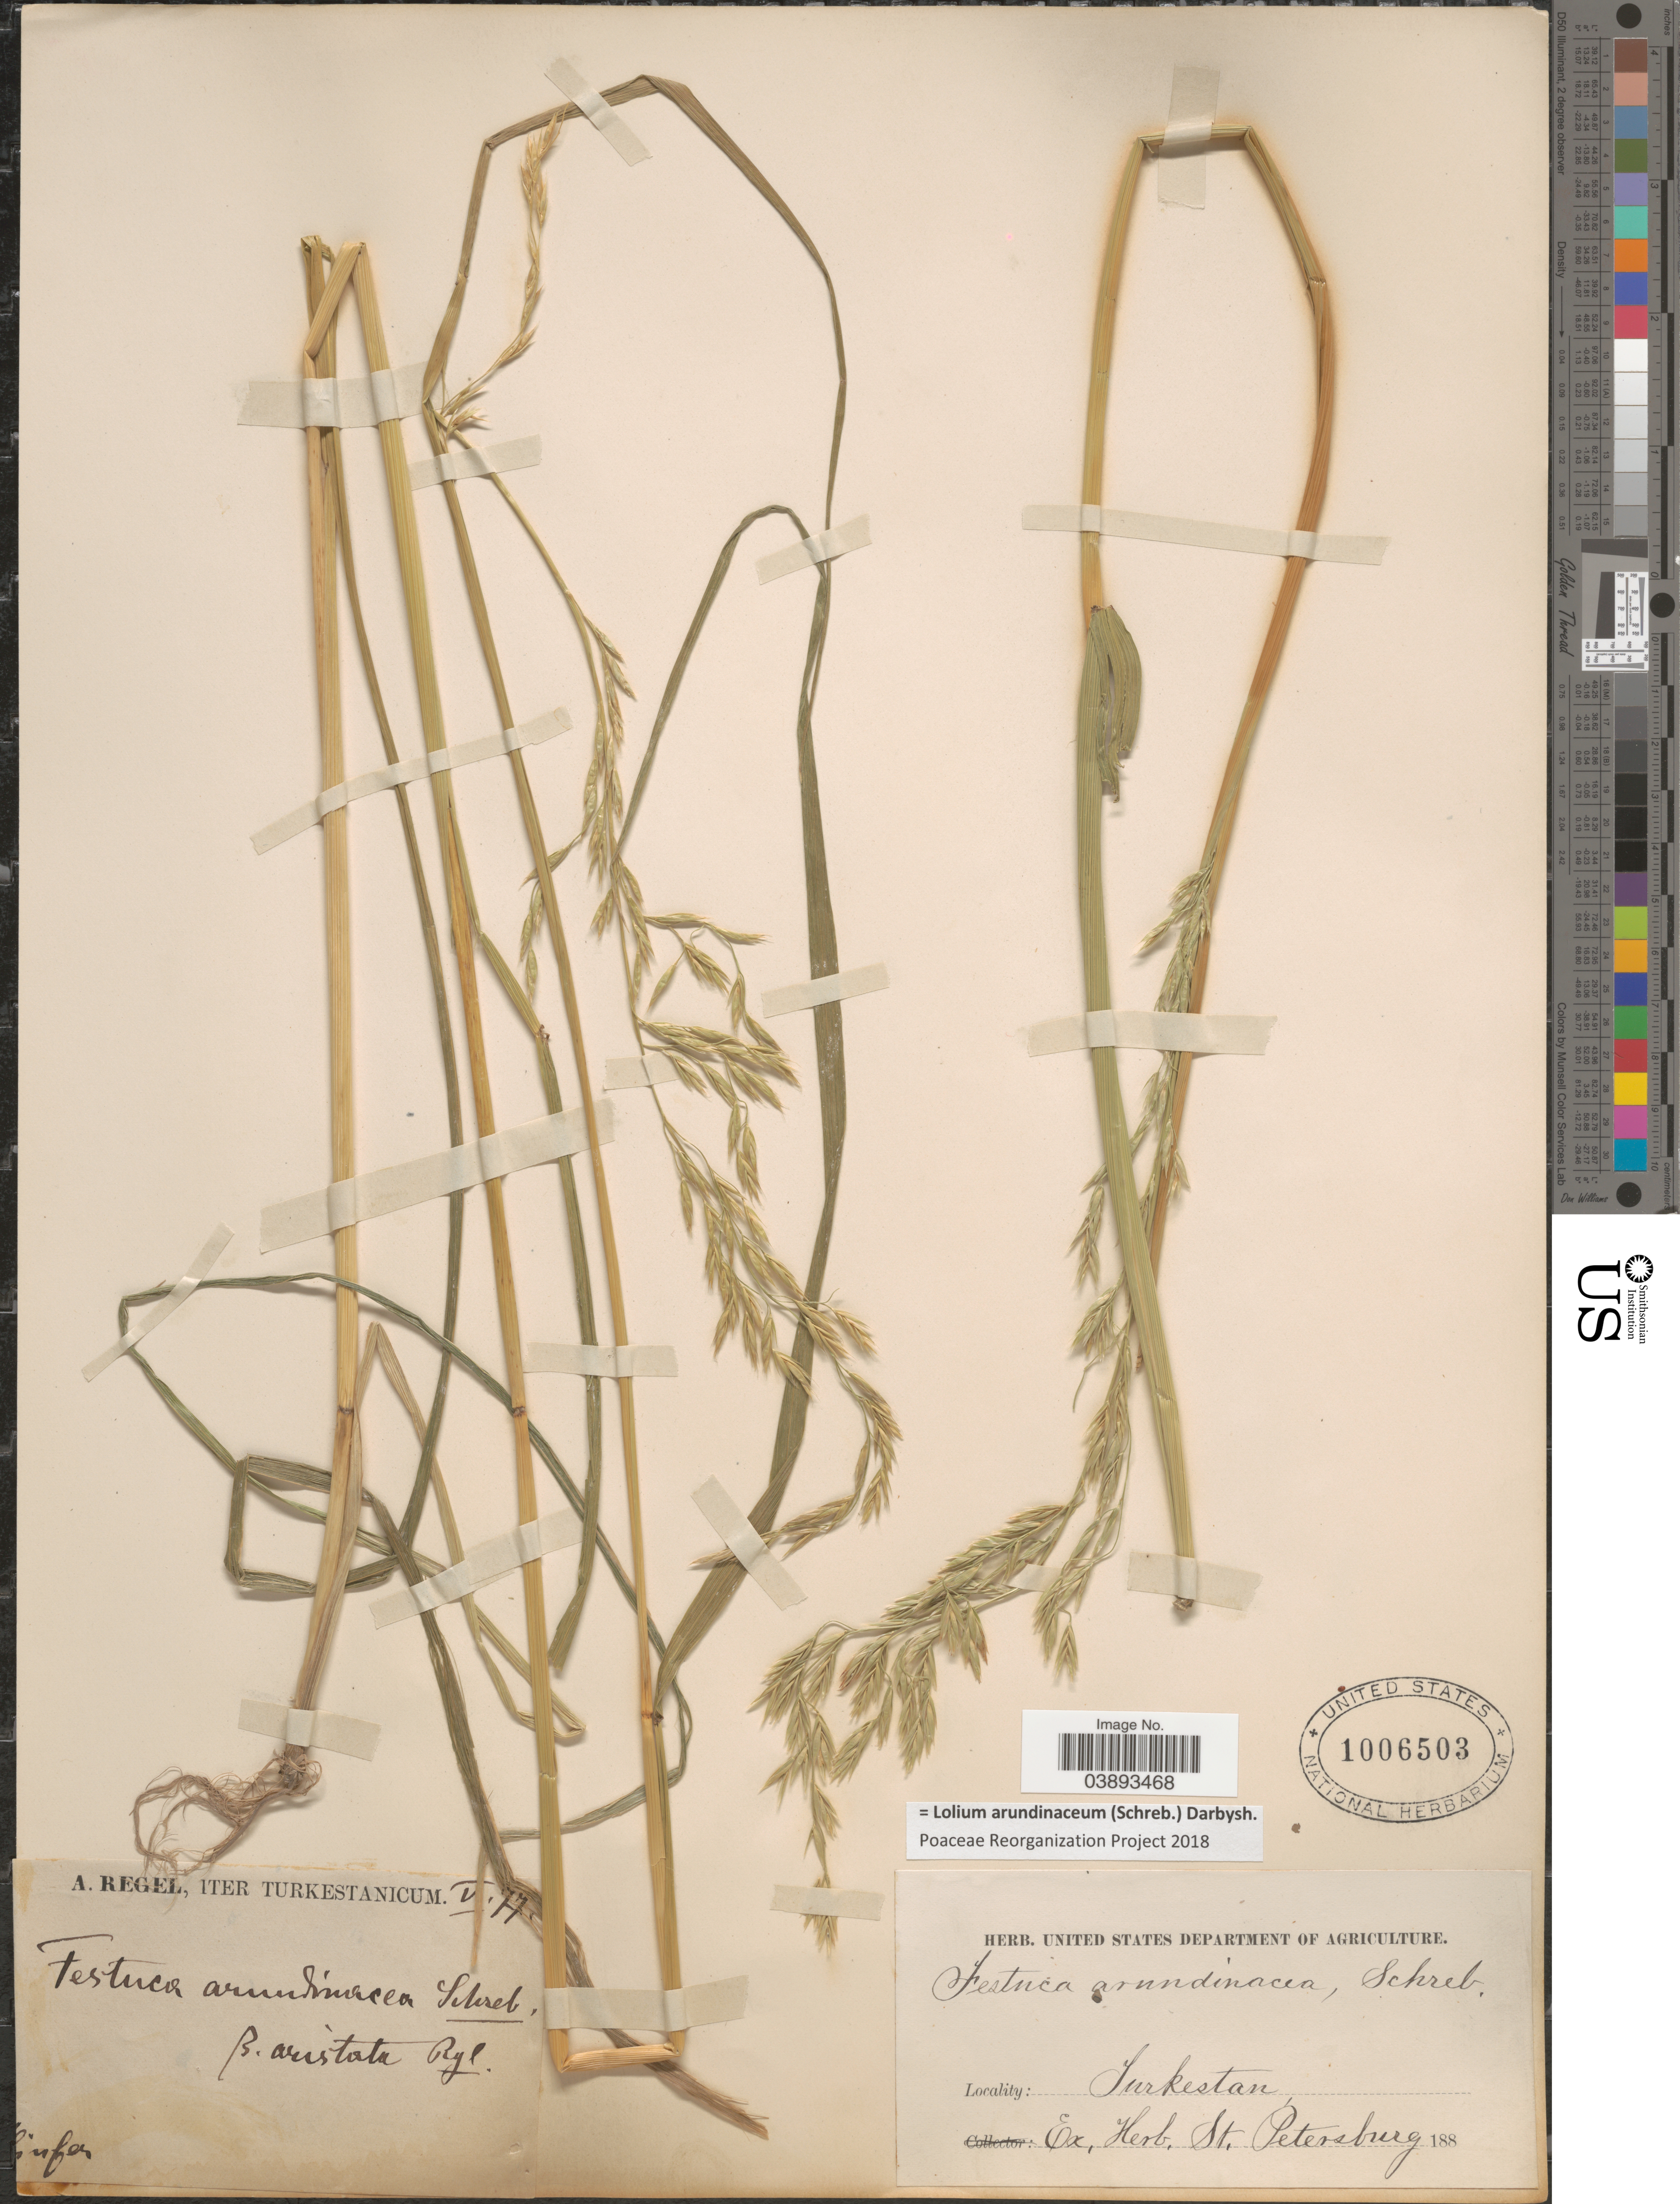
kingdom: Plantae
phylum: Tracheophyta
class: Liliopsida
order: Poales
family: Poaceae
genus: Lolium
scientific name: Lolium arundinaceum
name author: (Schreb.) Darbysh.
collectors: A. Regel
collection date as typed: Transcribed d/m/y: /5/77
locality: Iter Turkestanicum. Turkestan.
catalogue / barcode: US 1006503